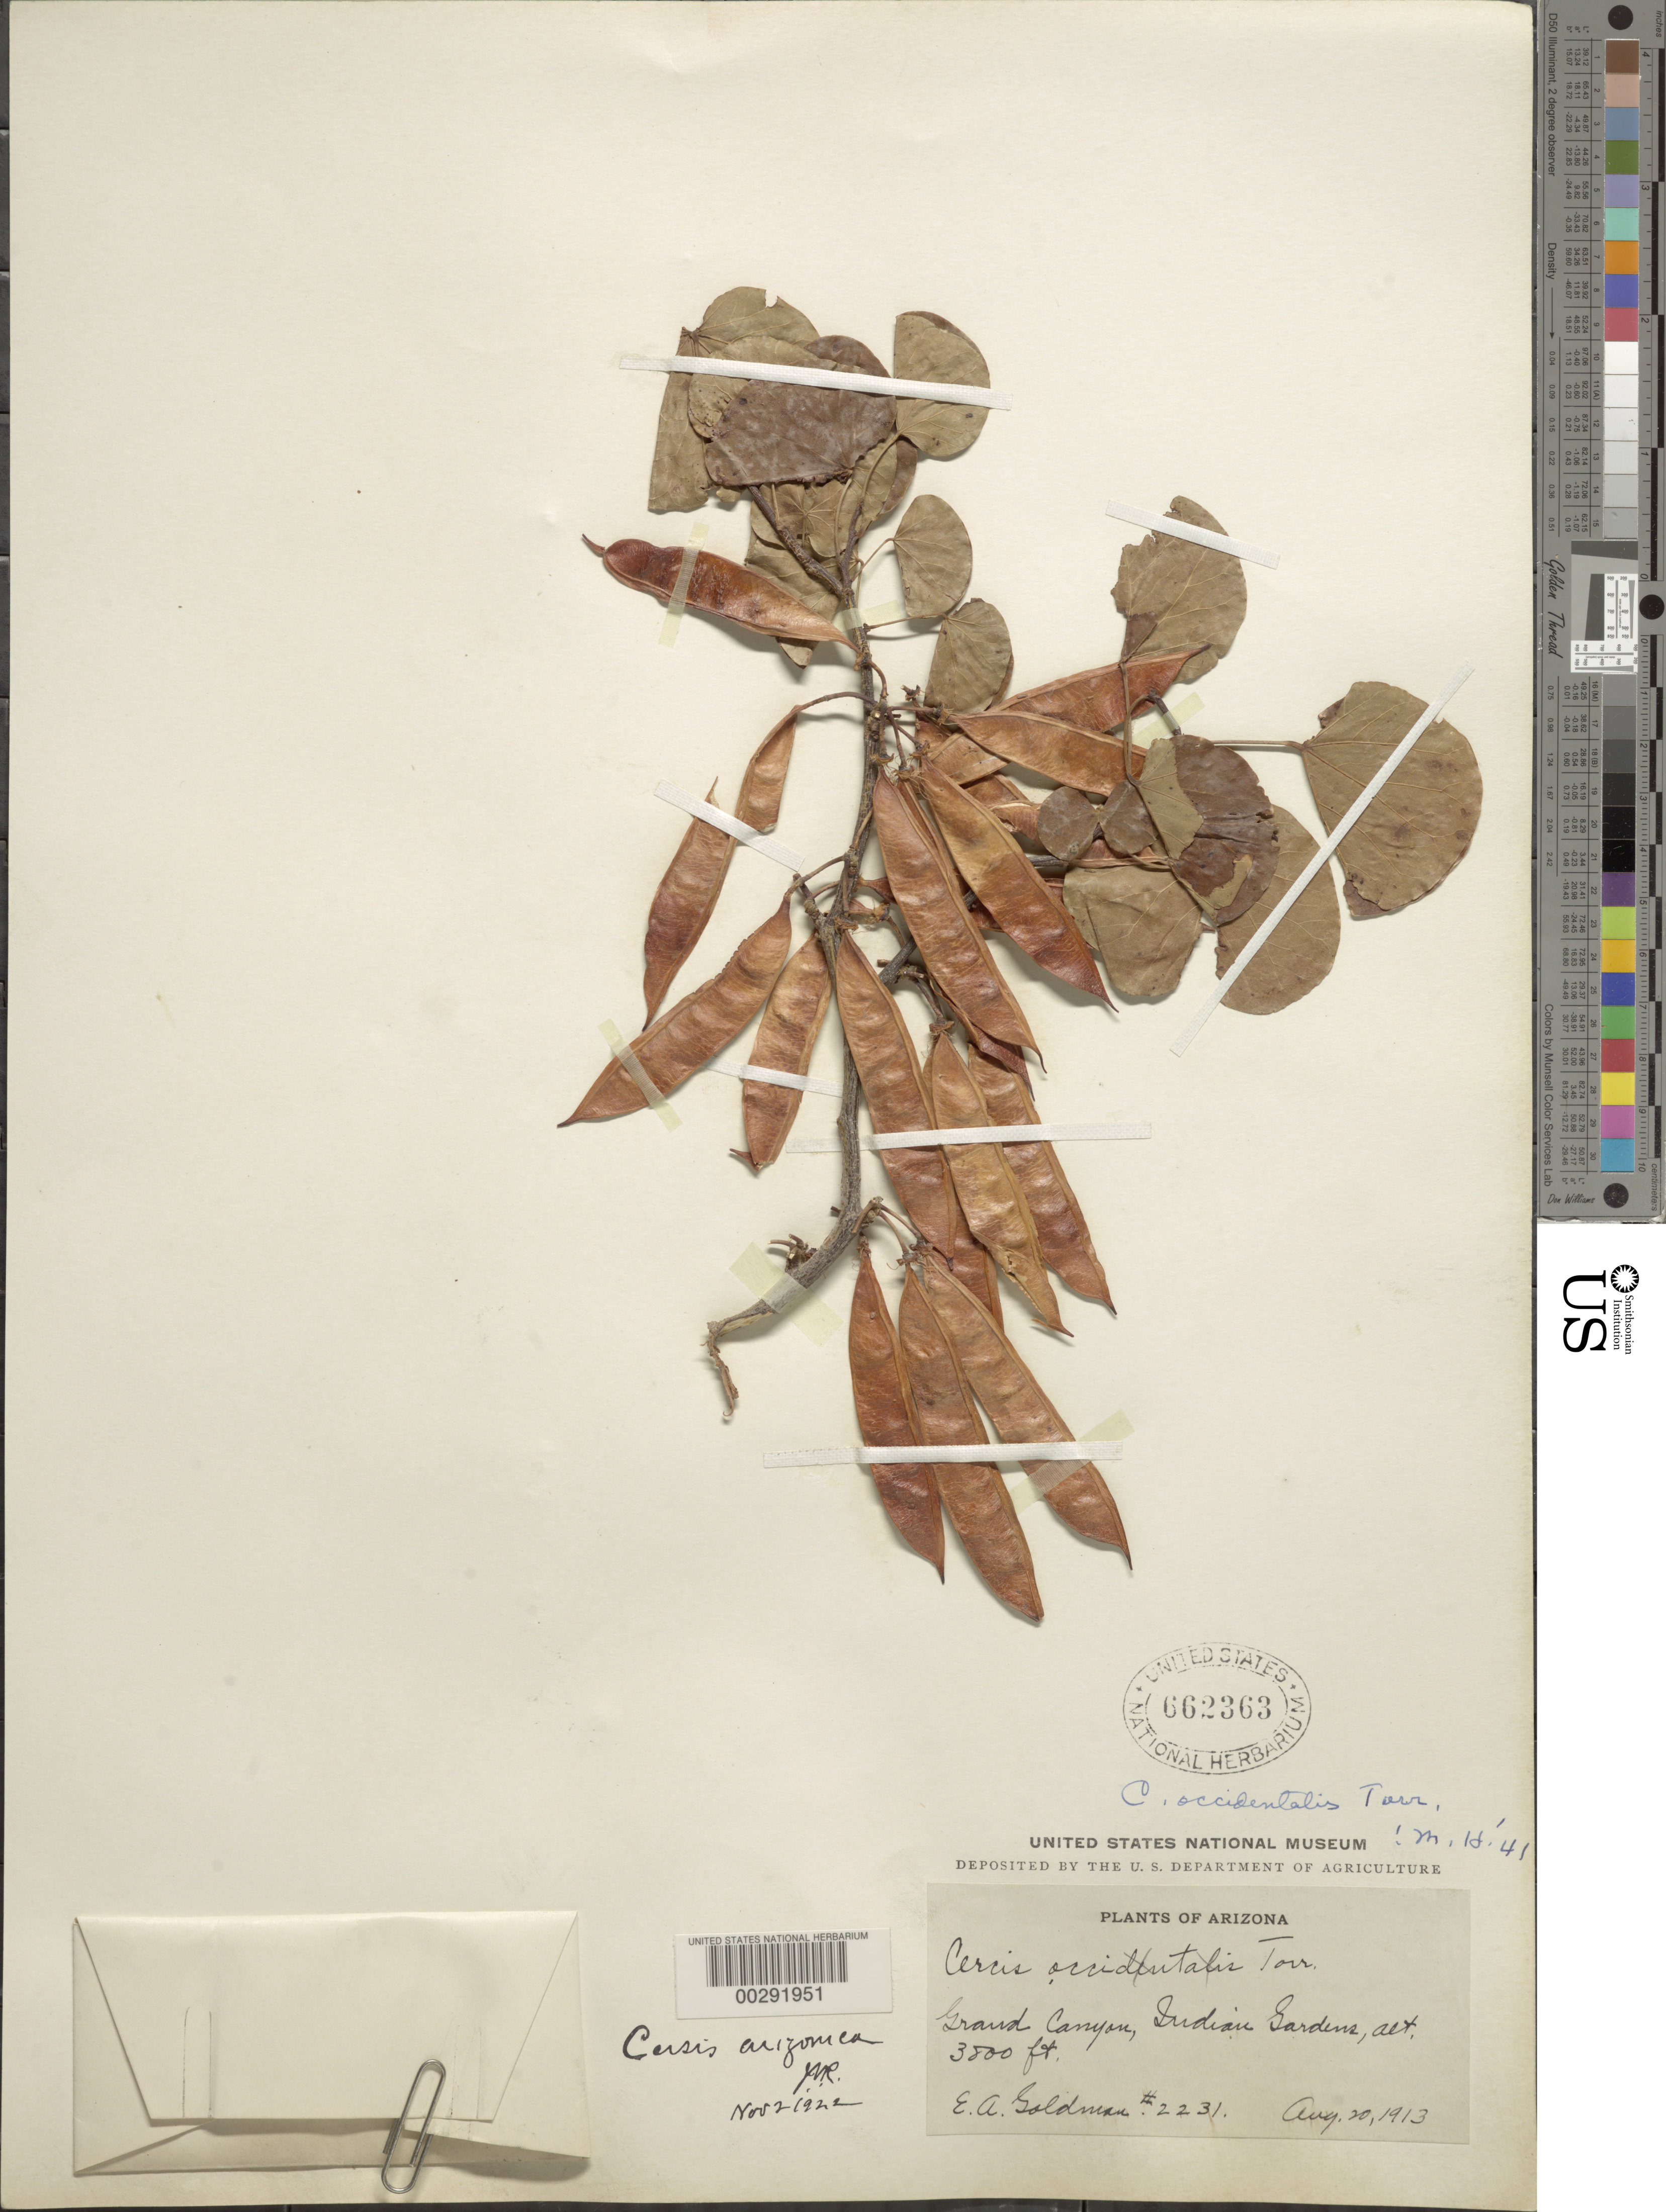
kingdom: Plantae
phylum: Tracheophyta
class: Magnoliopsida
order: Fabales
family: Fabaceae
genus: Cercis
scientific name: Cercis occidentalis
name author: Torr. ex A. Gray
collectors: E. A. Goldman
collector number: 2231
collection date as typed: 20 Aug 1913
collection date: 1913-08-20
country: United States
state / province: Arizona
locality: Grand canyon, indian gardens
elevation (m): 1158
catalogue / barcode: US 662363